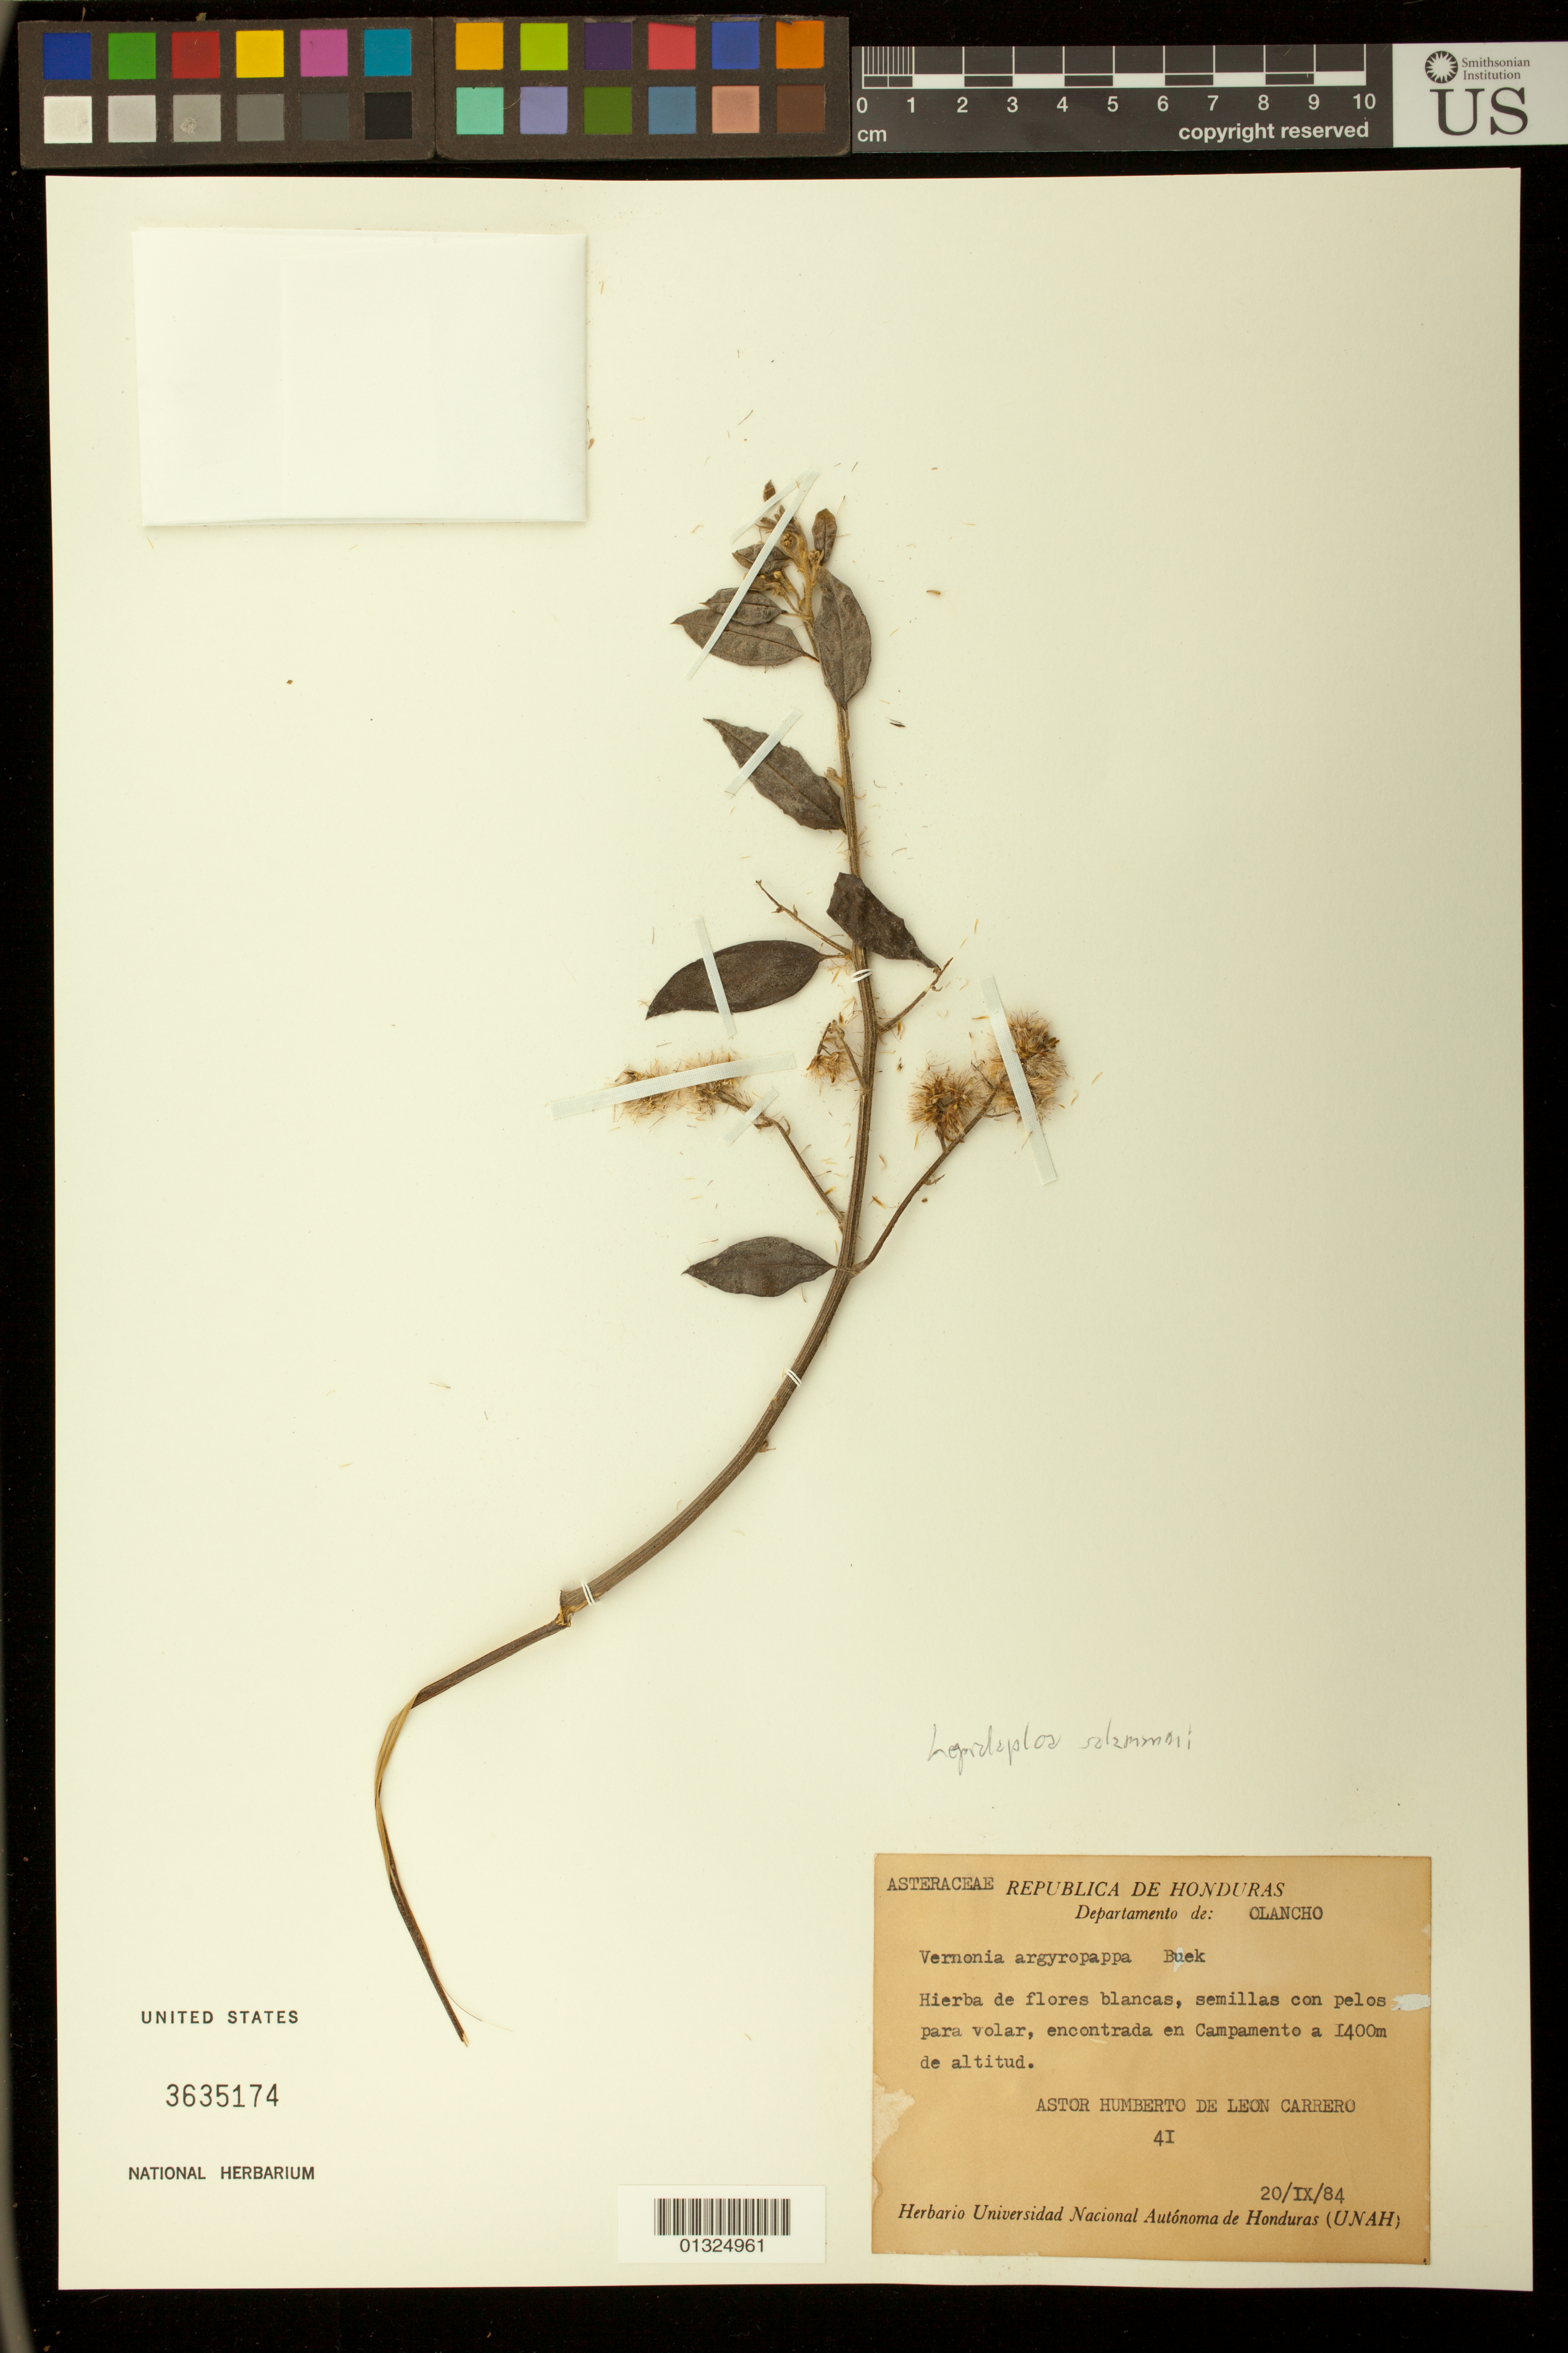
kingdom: Plantae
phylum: Tracheophyta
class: Magnoliopsida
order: Asterales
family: Asteraceae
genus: Lepidaploa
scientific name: Lepidaploa solomonii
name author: H. Rob.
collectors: A. Leon Carrero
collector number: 41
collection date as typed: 20 Sep 1984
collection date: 1984-09-20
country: Honduras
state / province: Olancho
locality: Encontrado en el cerro de Sta. Anita, Paso Real cerca del pueblo de Campamento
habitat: encontrada en Campamento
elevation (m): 1750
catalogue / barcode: US 3635174